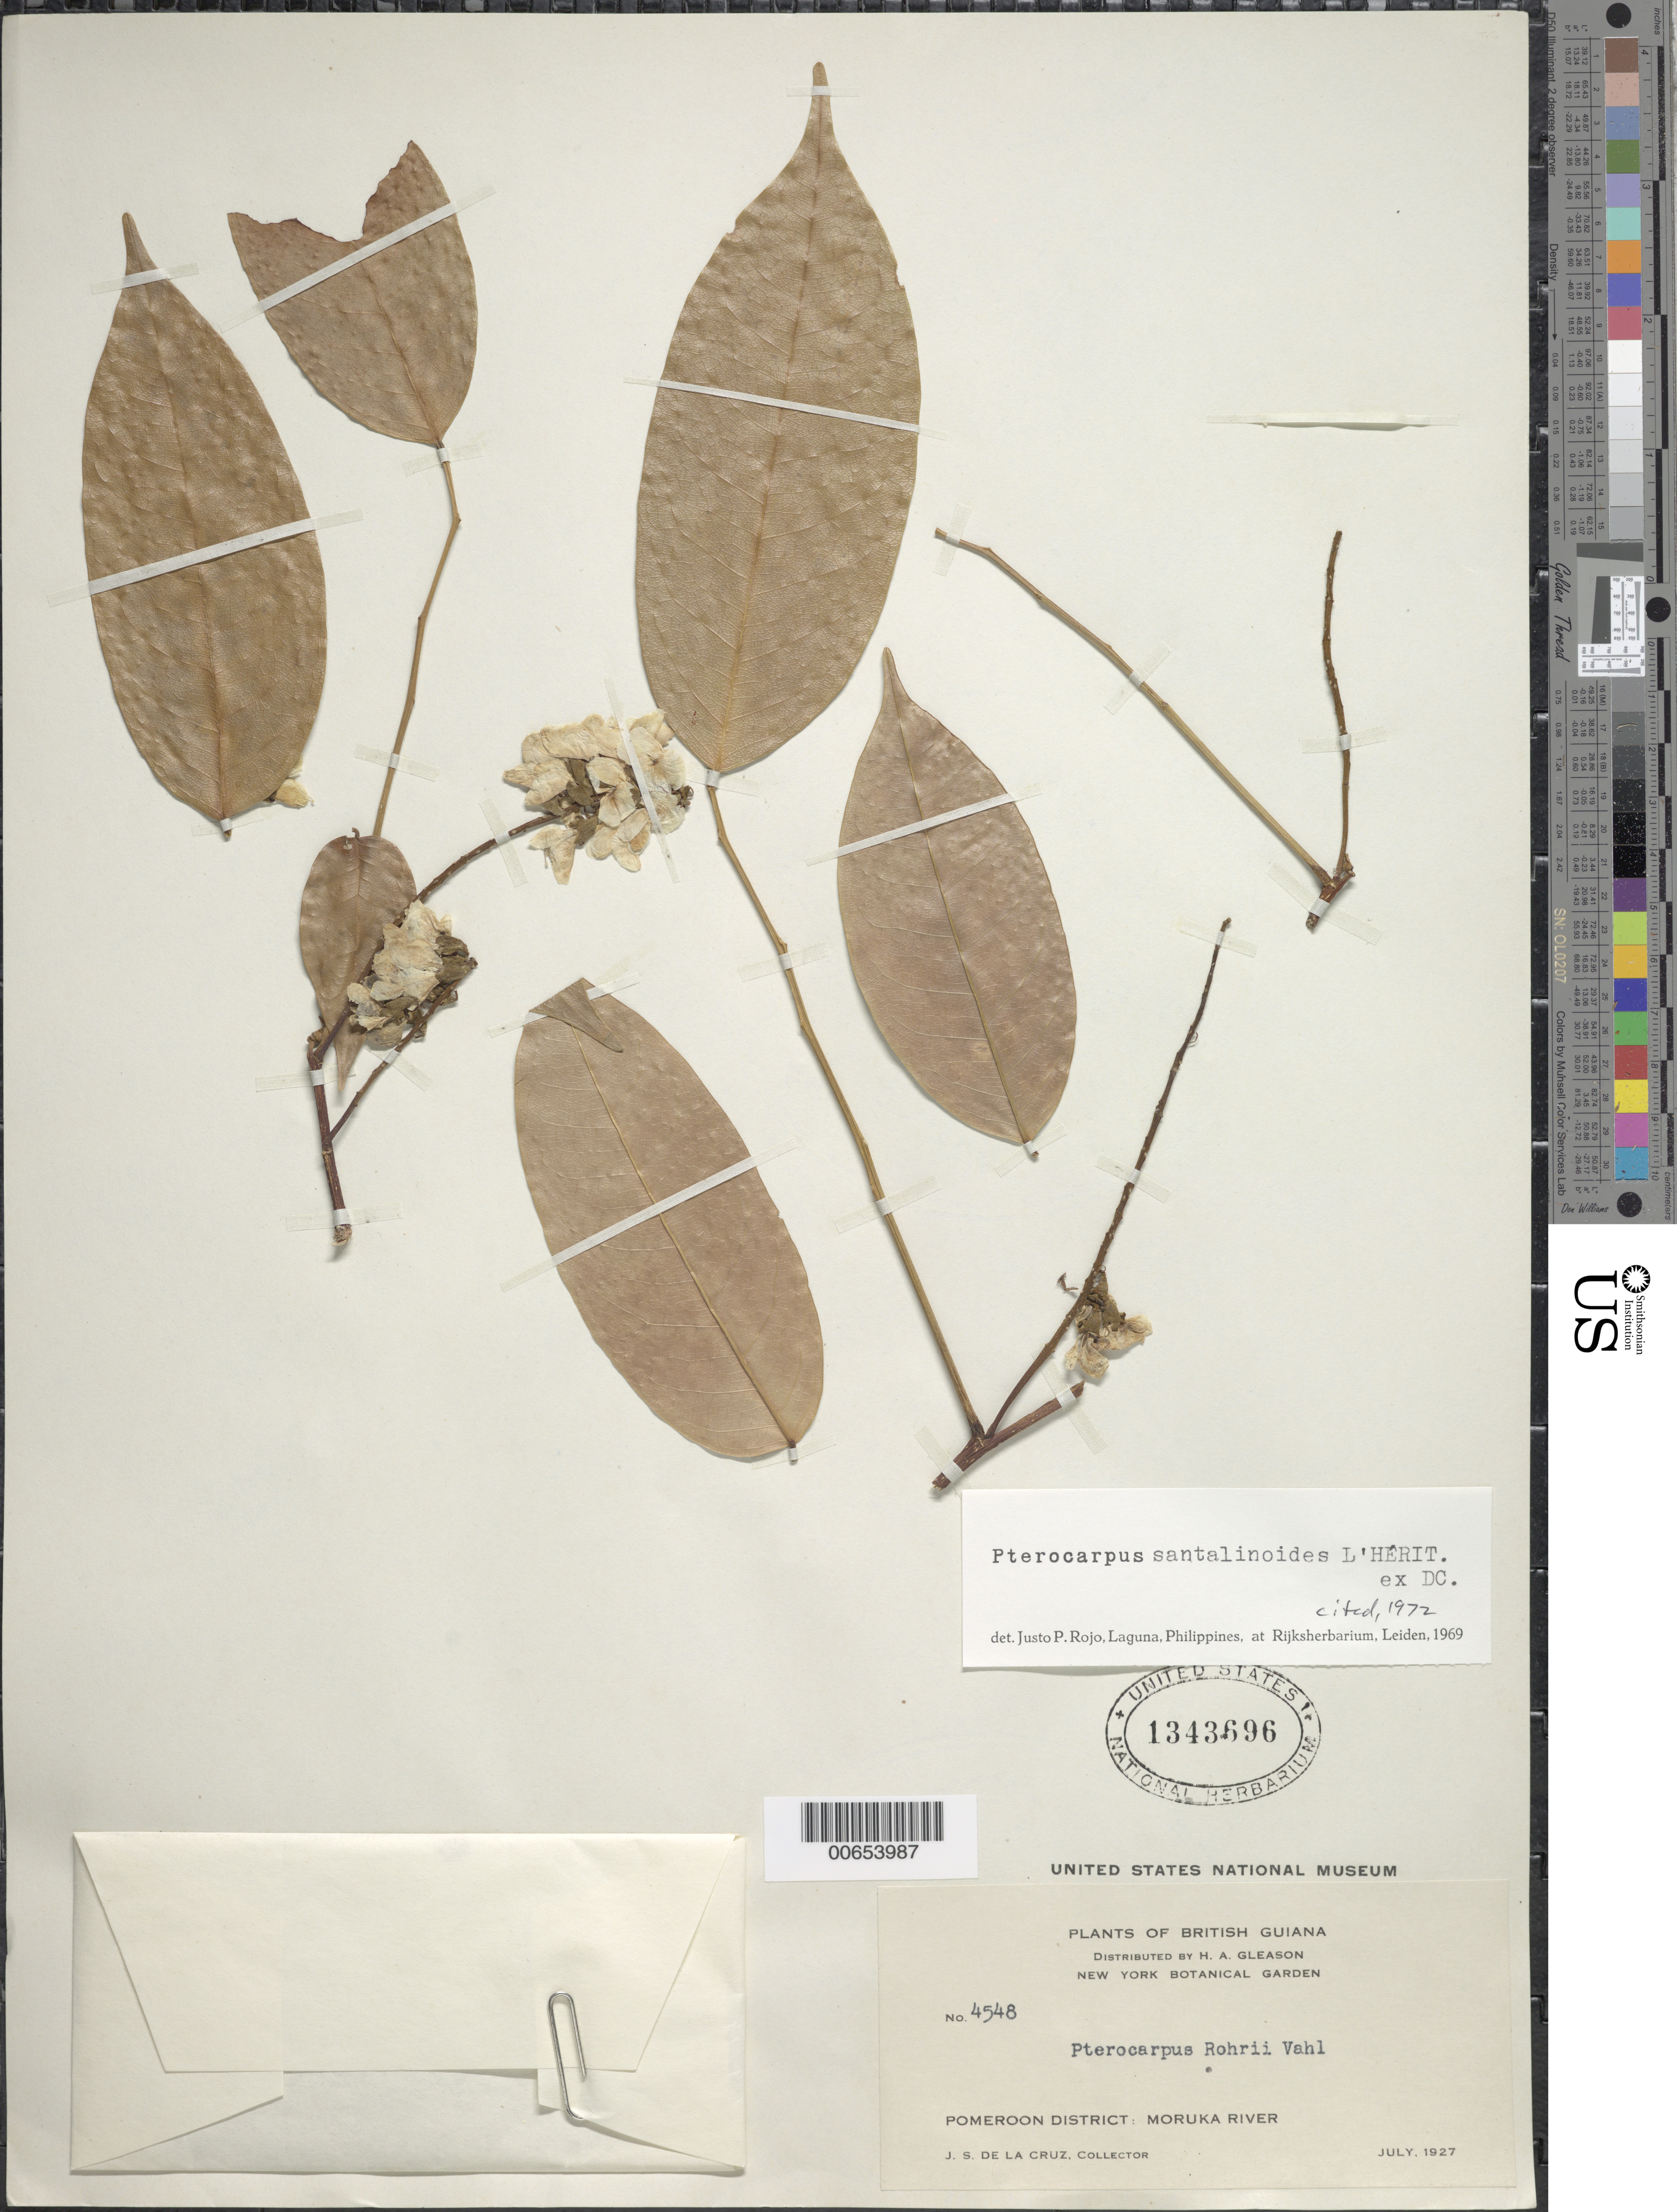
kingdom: Plantae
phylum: Tracheophyta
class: Magnoliopsida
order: Fabales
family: Fabaceae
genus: Pterocarpus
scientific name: Pterocarpus santalinoides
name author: L'Hér. ex DC.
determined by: Rojo, Justo P., (L), Nationaal Herbarium Nederland, Leiden University branch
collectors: J. S. de la Cruz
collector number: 4548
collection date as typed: Jul-27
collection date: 1927-07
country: Guyana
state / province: Barima-Waini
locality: Moruka R., Pomeroon Dist.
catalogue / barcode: US 1343696